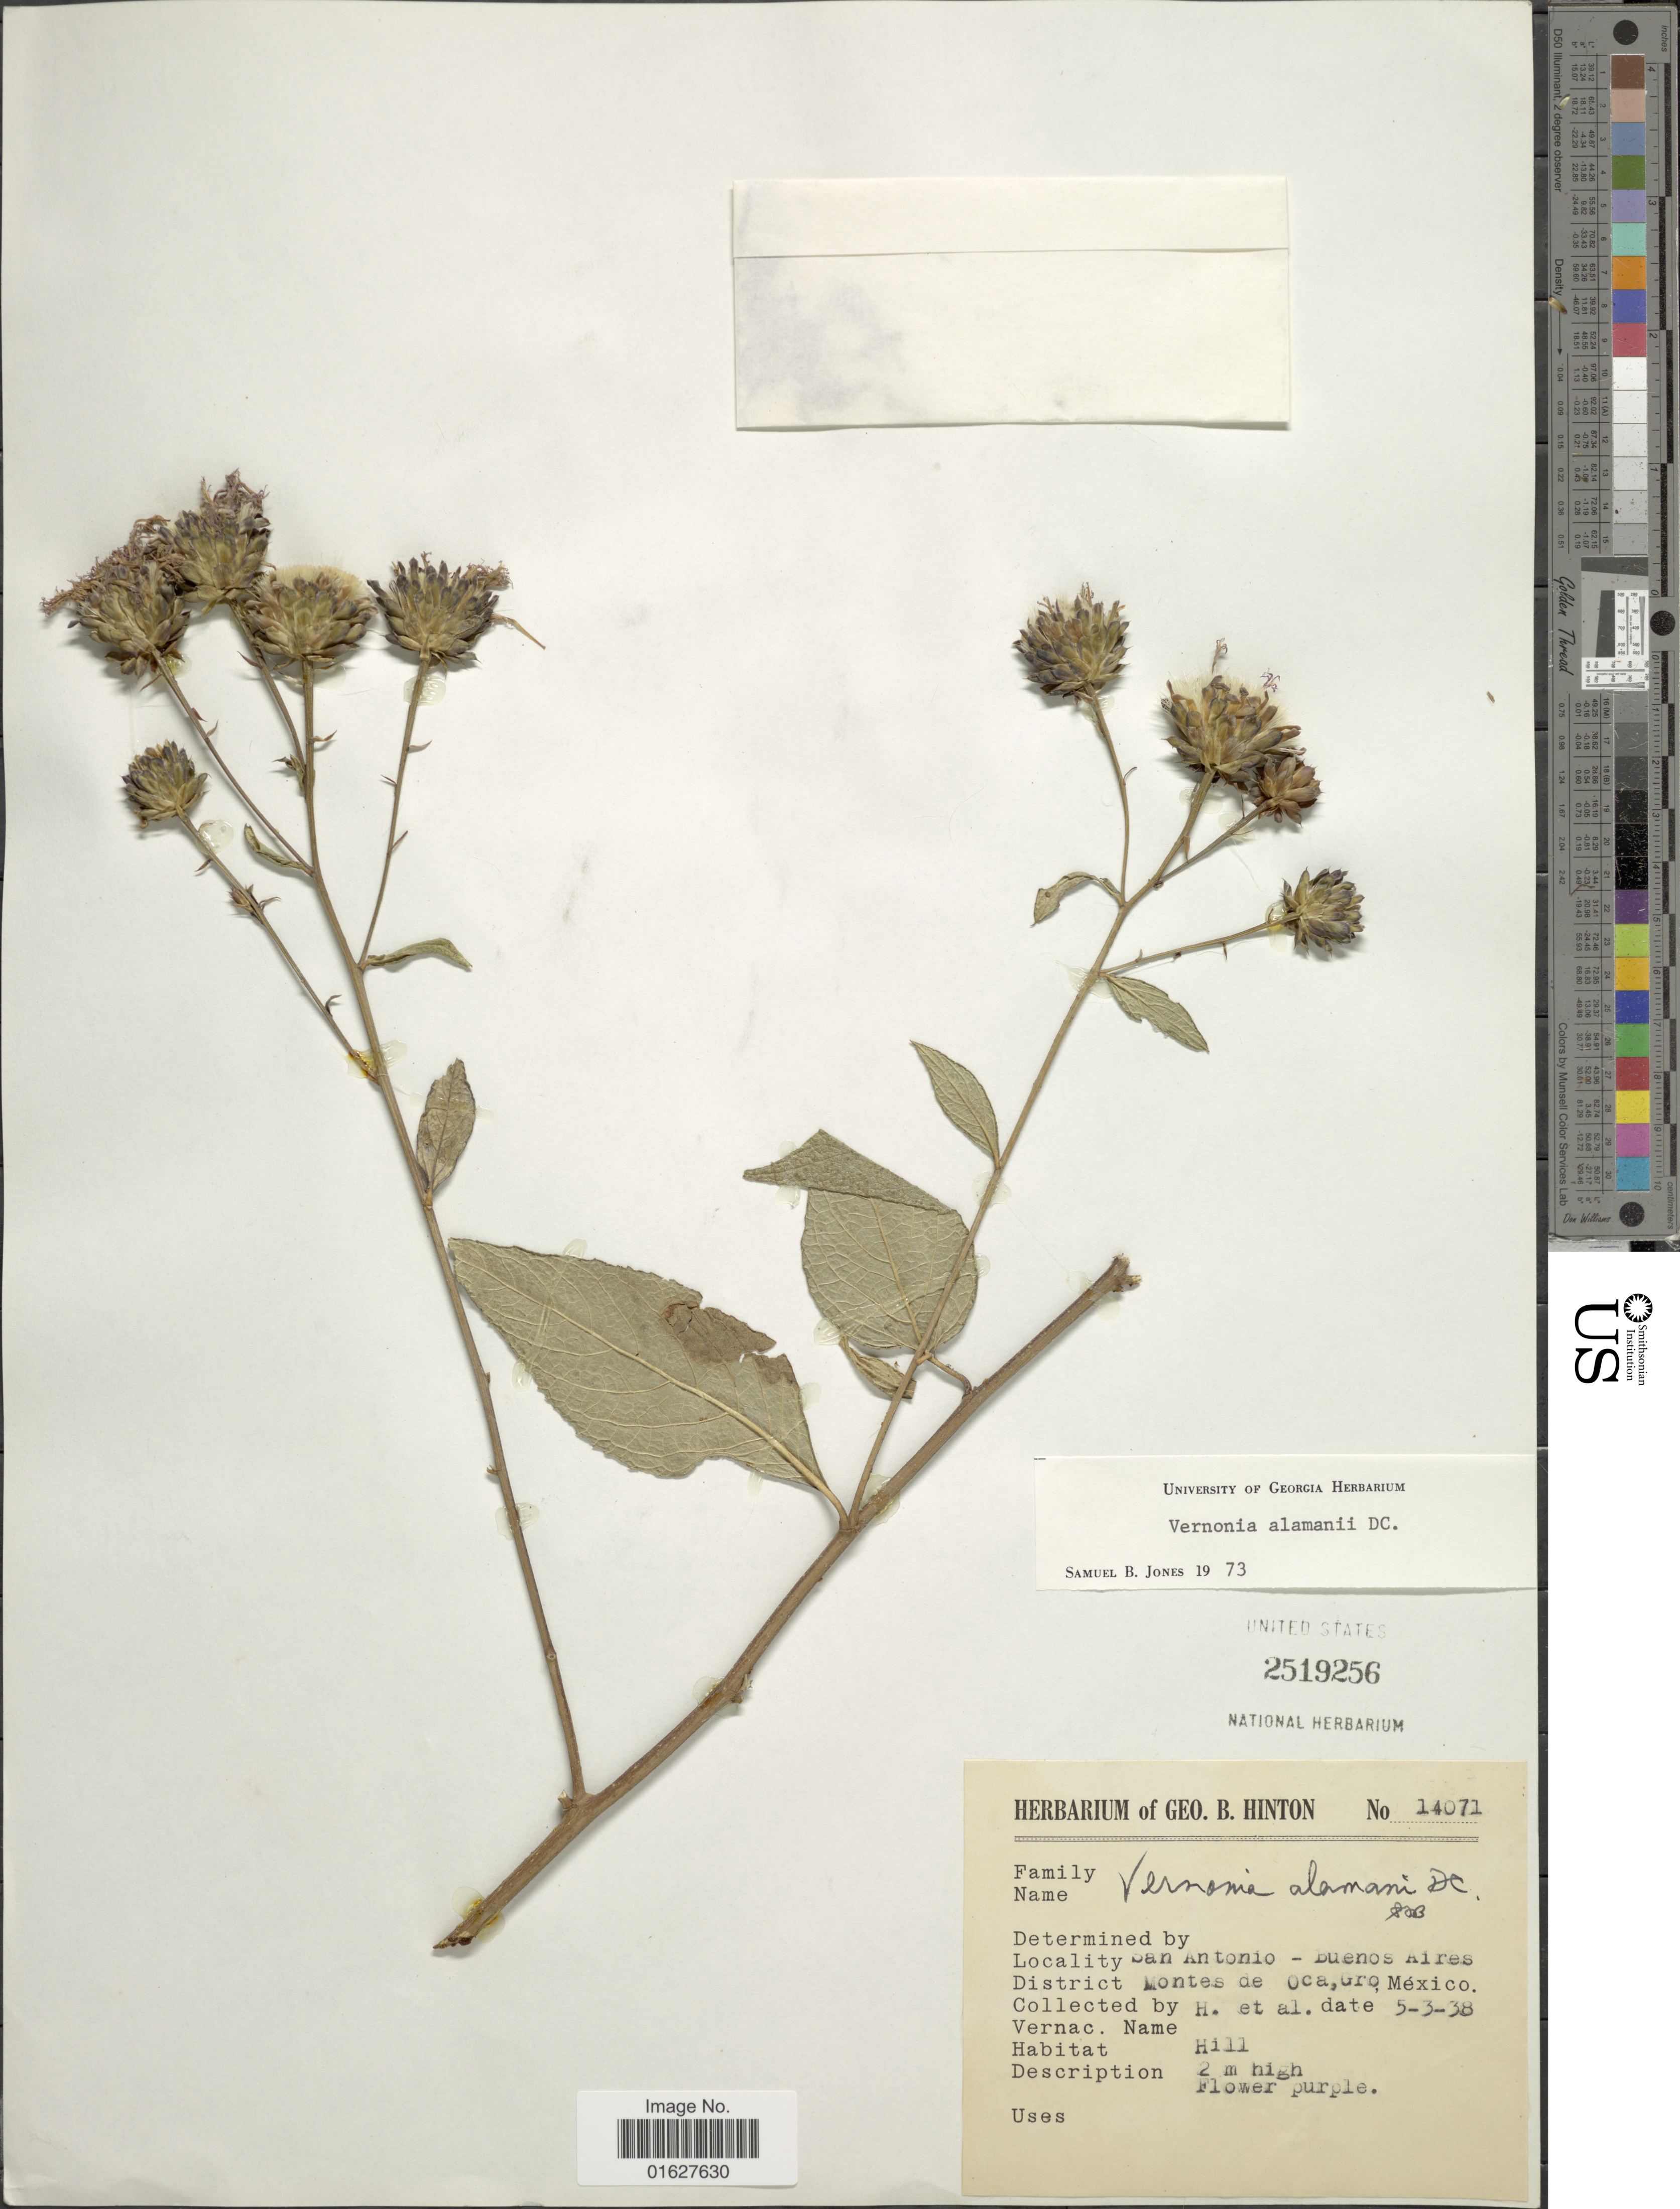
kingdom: Plantae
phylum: Tracheophyta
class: Magnoliopsida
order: Asterales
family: Asteraceae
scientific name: Vickianthus alamanii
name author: (DC.) H. Rob.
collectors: G. B. Hinton & et al.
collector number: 14071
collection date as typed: Transcribed d/m/y: 5/3/38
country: Mexico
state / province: Guerrero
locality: San Antonio - Buenos Aires. District Montes de Coa, Gro, México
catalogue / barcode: US 2519256